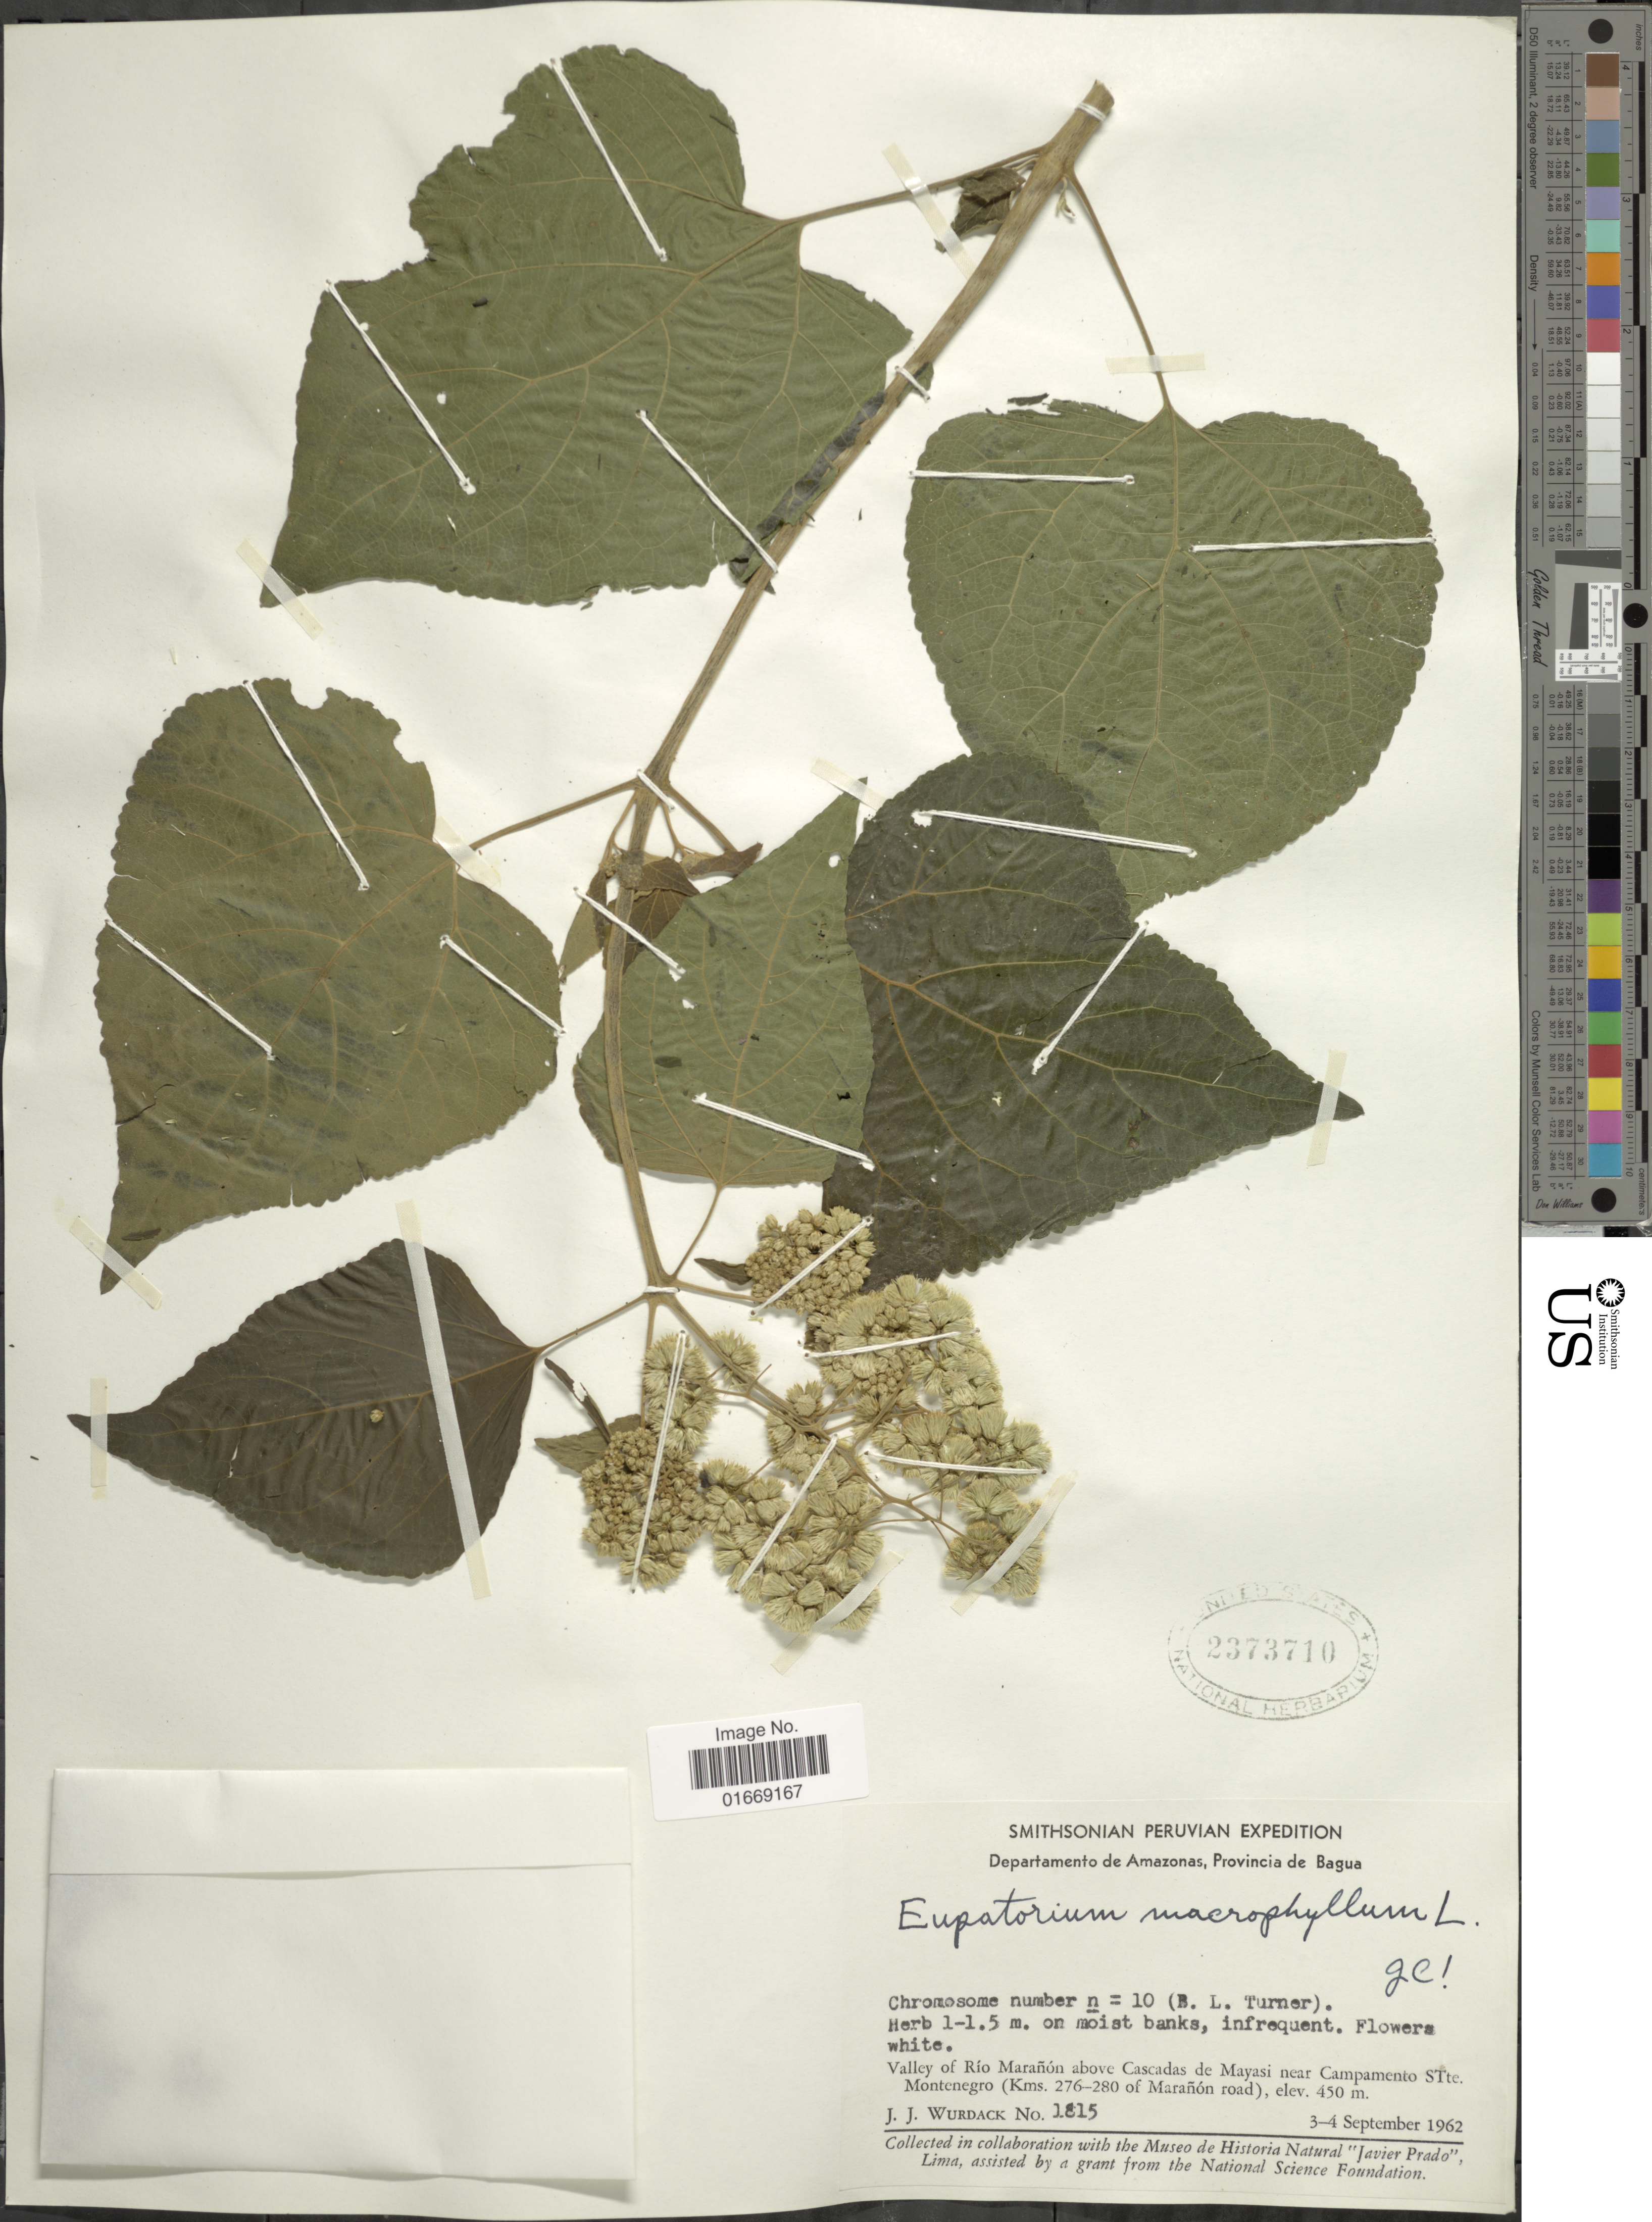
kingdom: Plantae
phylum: Tracheophyta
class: Magnoliopsida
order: Asterales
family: Asteraceae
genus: Hebeclinium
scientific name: Hebeclinium macrophyllum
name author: (L.) DC.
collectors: J. J. Wurdack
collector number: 1815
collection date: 1962-09-03/1962-09-04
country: Peru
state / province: Amazonas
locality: Provincia de Bagua, Valley of Rio Maranon above Cascadas de Mayasi near Campamento STte Montenegro (Kms. 276-280 of Maranon road)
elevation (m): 450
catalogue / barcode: US 2373710